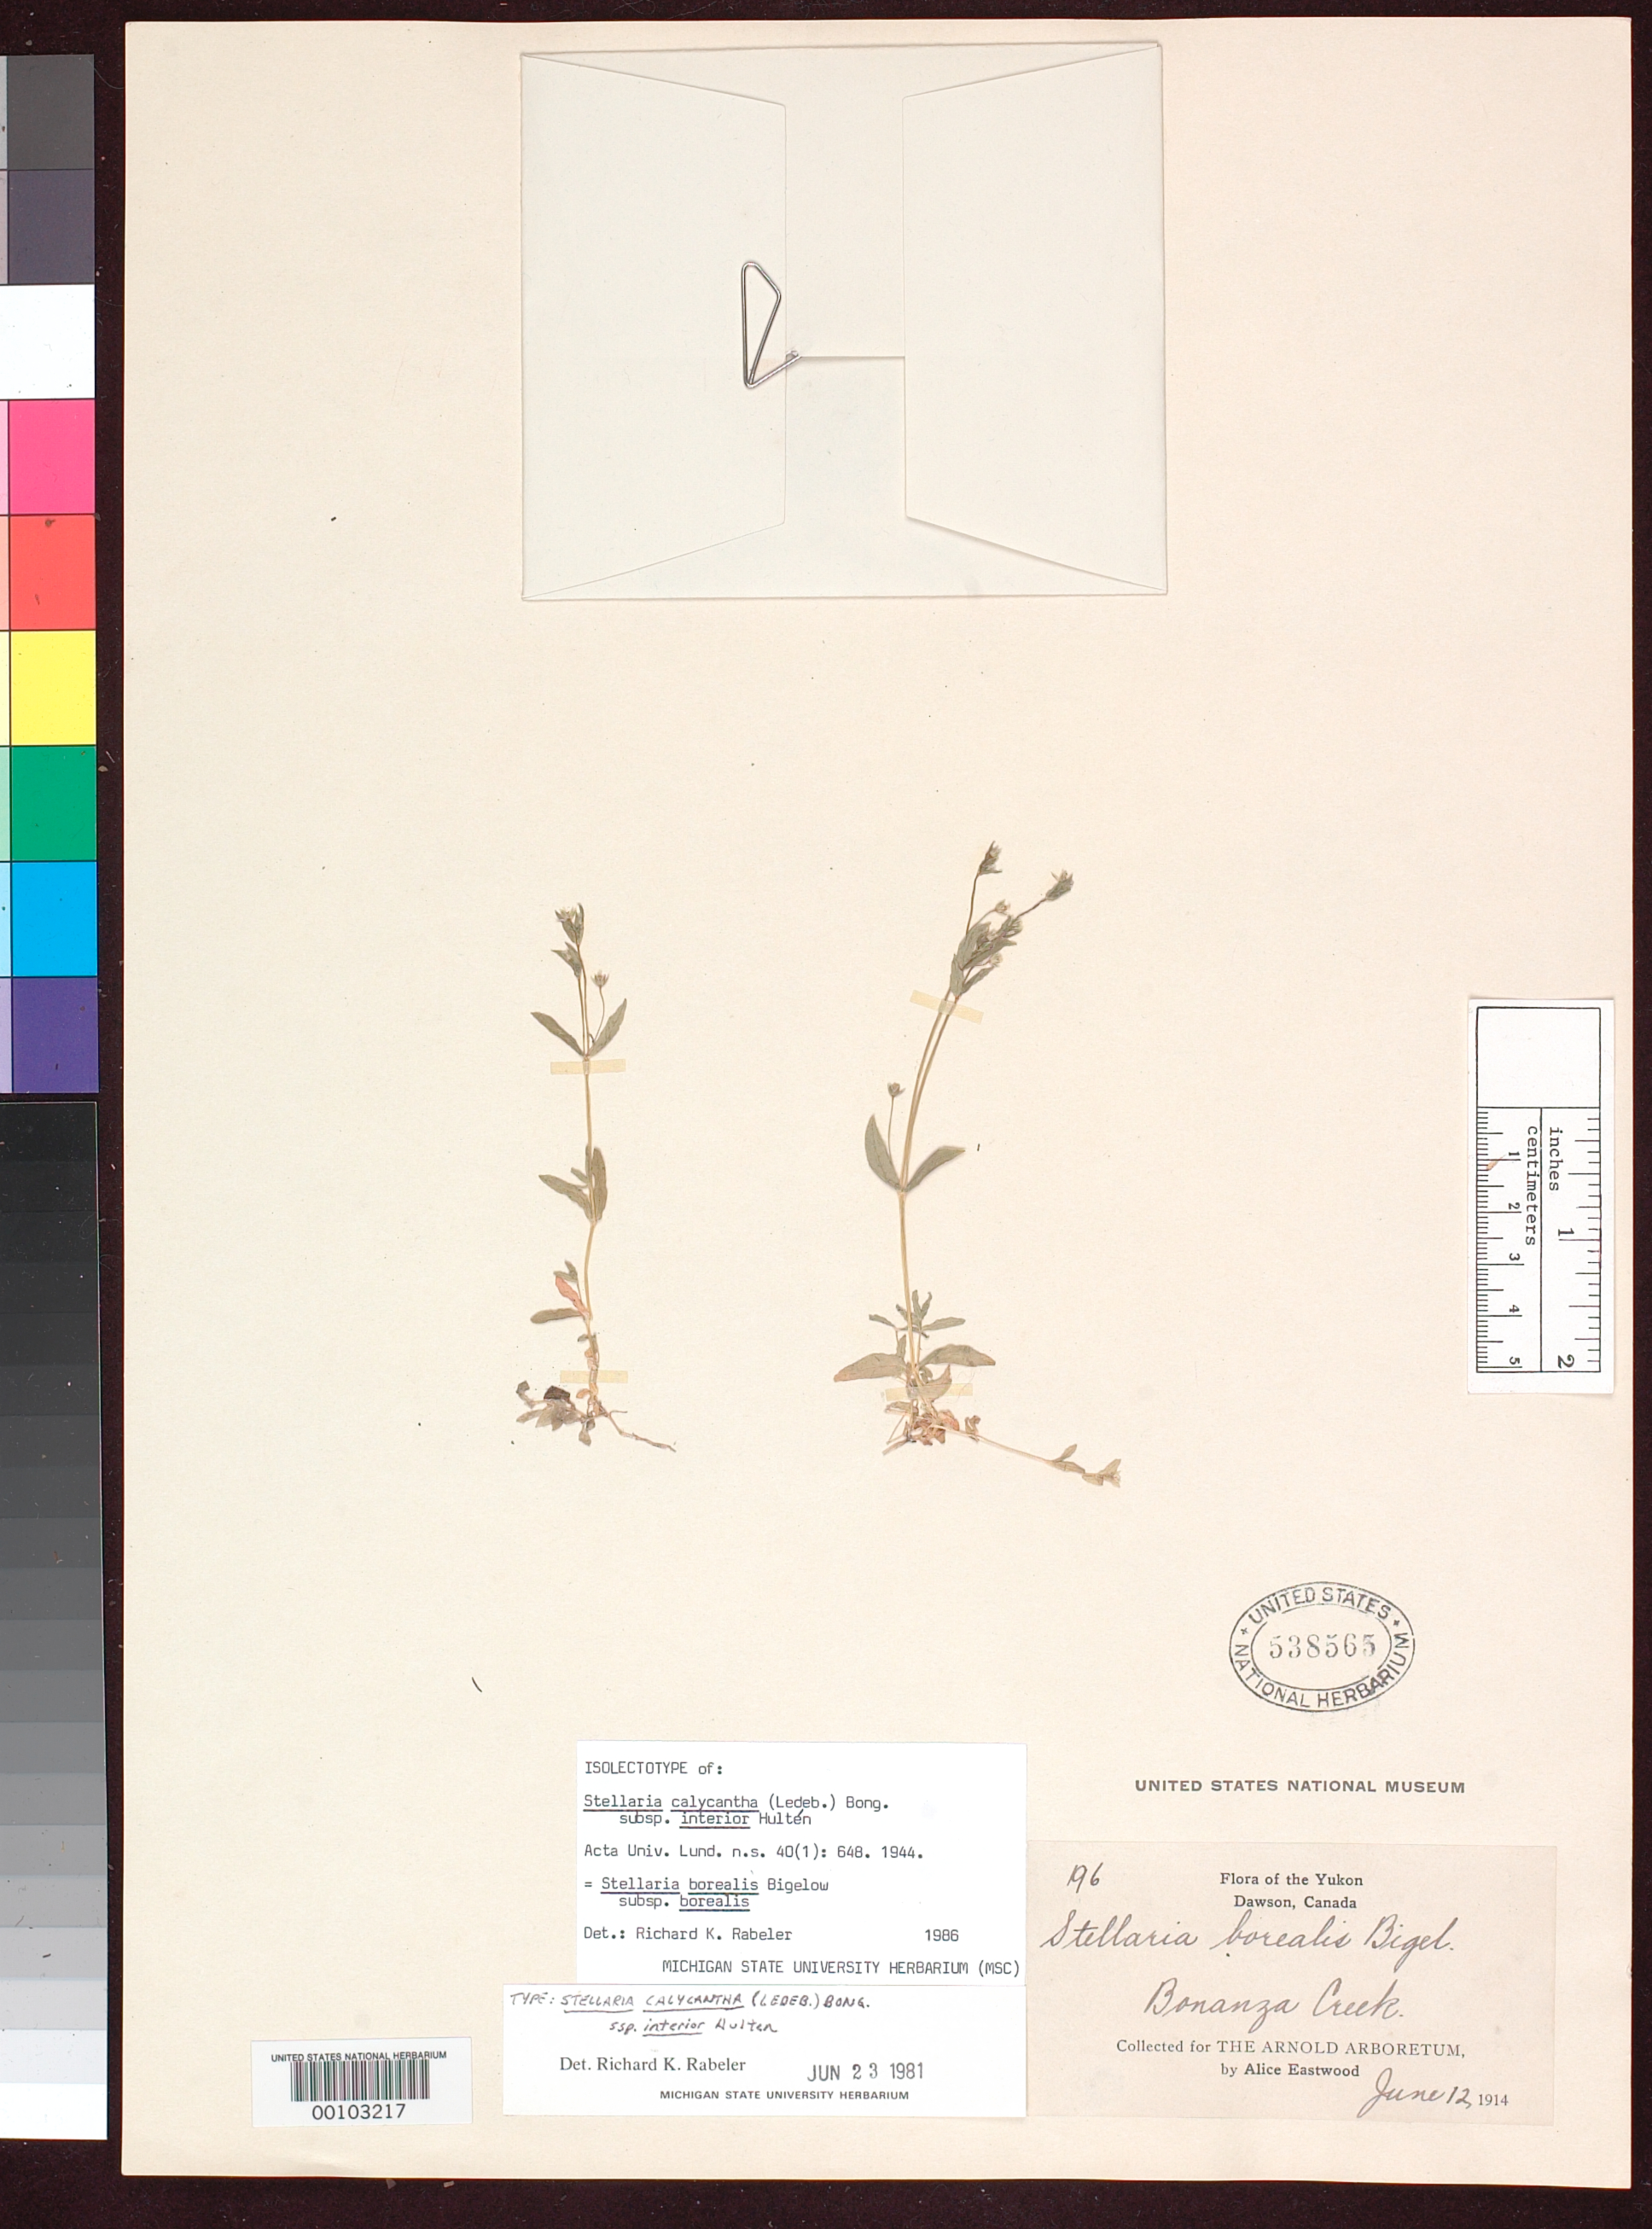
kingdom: Plantae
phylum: Tracheophyta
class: Magnoliopsida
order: Caryophyllales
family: Caryophyllaceae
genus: Stellaria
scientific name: Stellaria calycantha subsp. interior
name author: Hultén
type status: Holotype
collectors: A. Eastwood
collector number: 196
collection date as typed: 12 Jun 1914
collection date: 1914-06-12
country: Canada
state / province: Yukon Territory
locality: Dawson, Bonanza Creek.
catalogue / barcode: US 538565